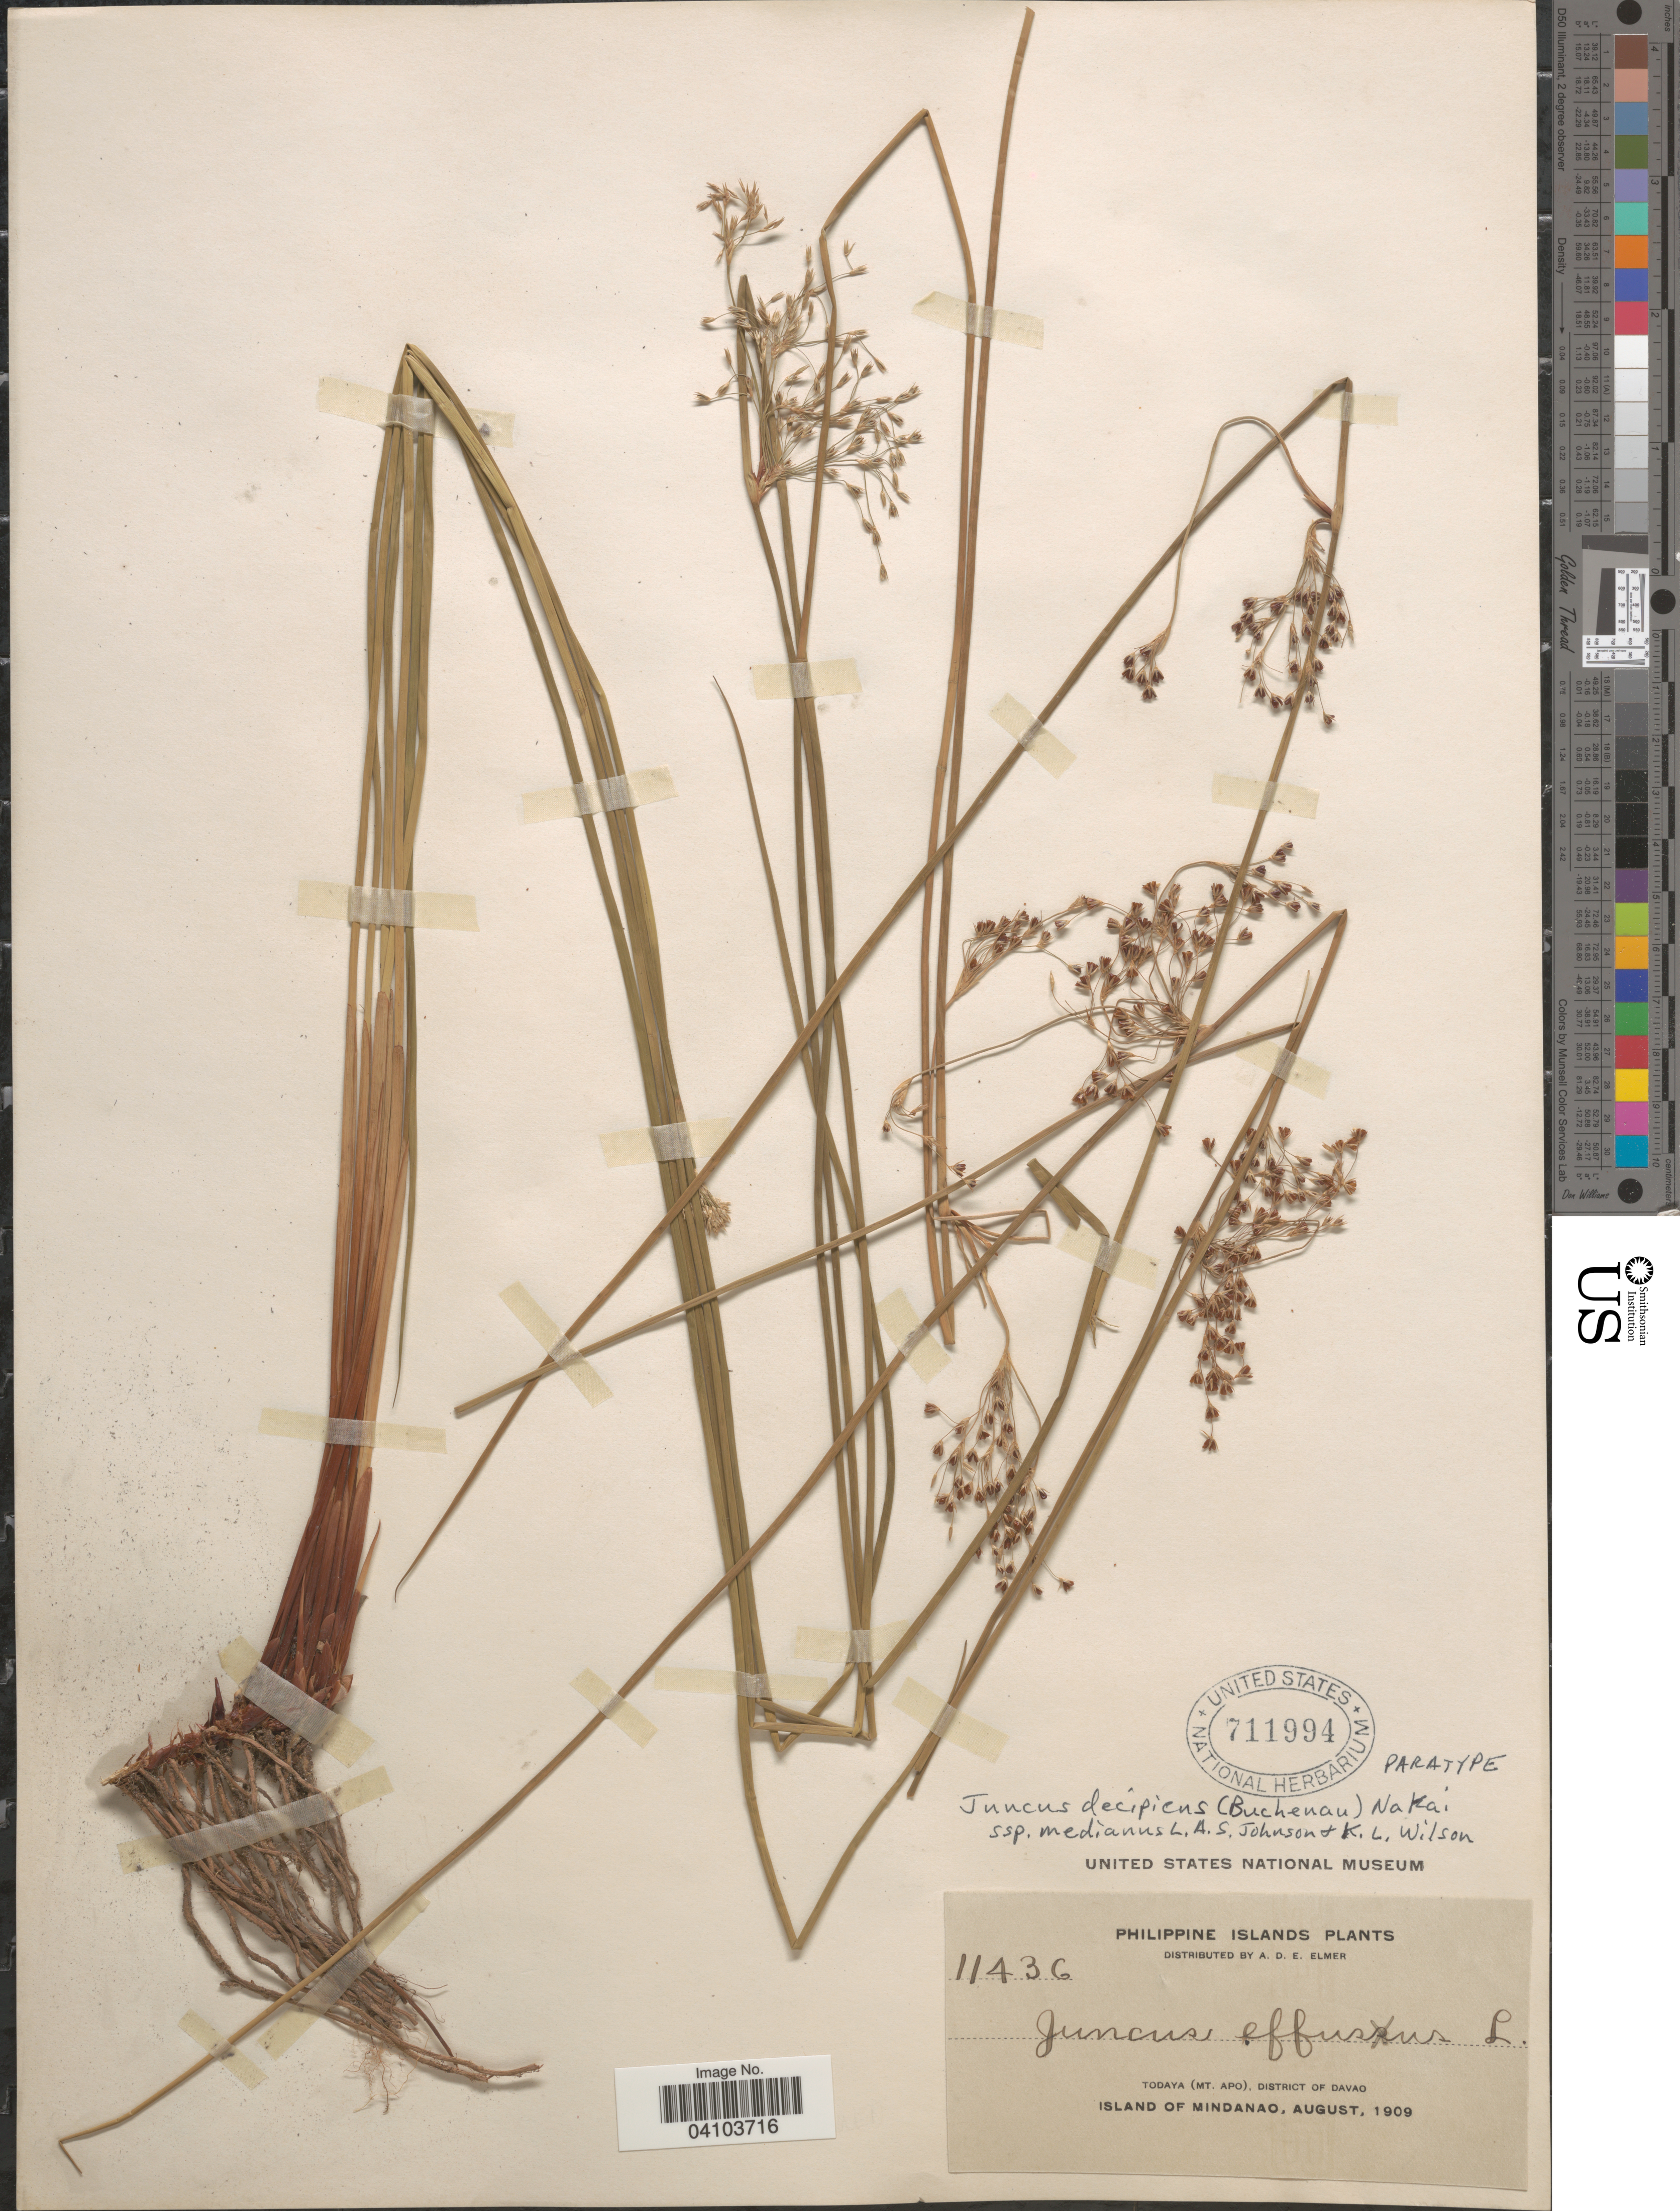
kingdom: Plantae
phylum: Tracheophyta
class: Liliopsida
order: Poales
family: Juncaceae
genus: Juncus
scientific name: Juncus decipiens subsp. medianus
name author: (Ridl.) L.A.S. Johnson & K.L. Wilson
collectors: A. D. E. Elmer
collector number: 11436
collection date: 1909-08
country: Philippines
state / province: Davao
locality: Philippine Islands. Todaya (Mt. Apo), District of Davao. Island of Mindanao.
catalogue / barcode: US 711994